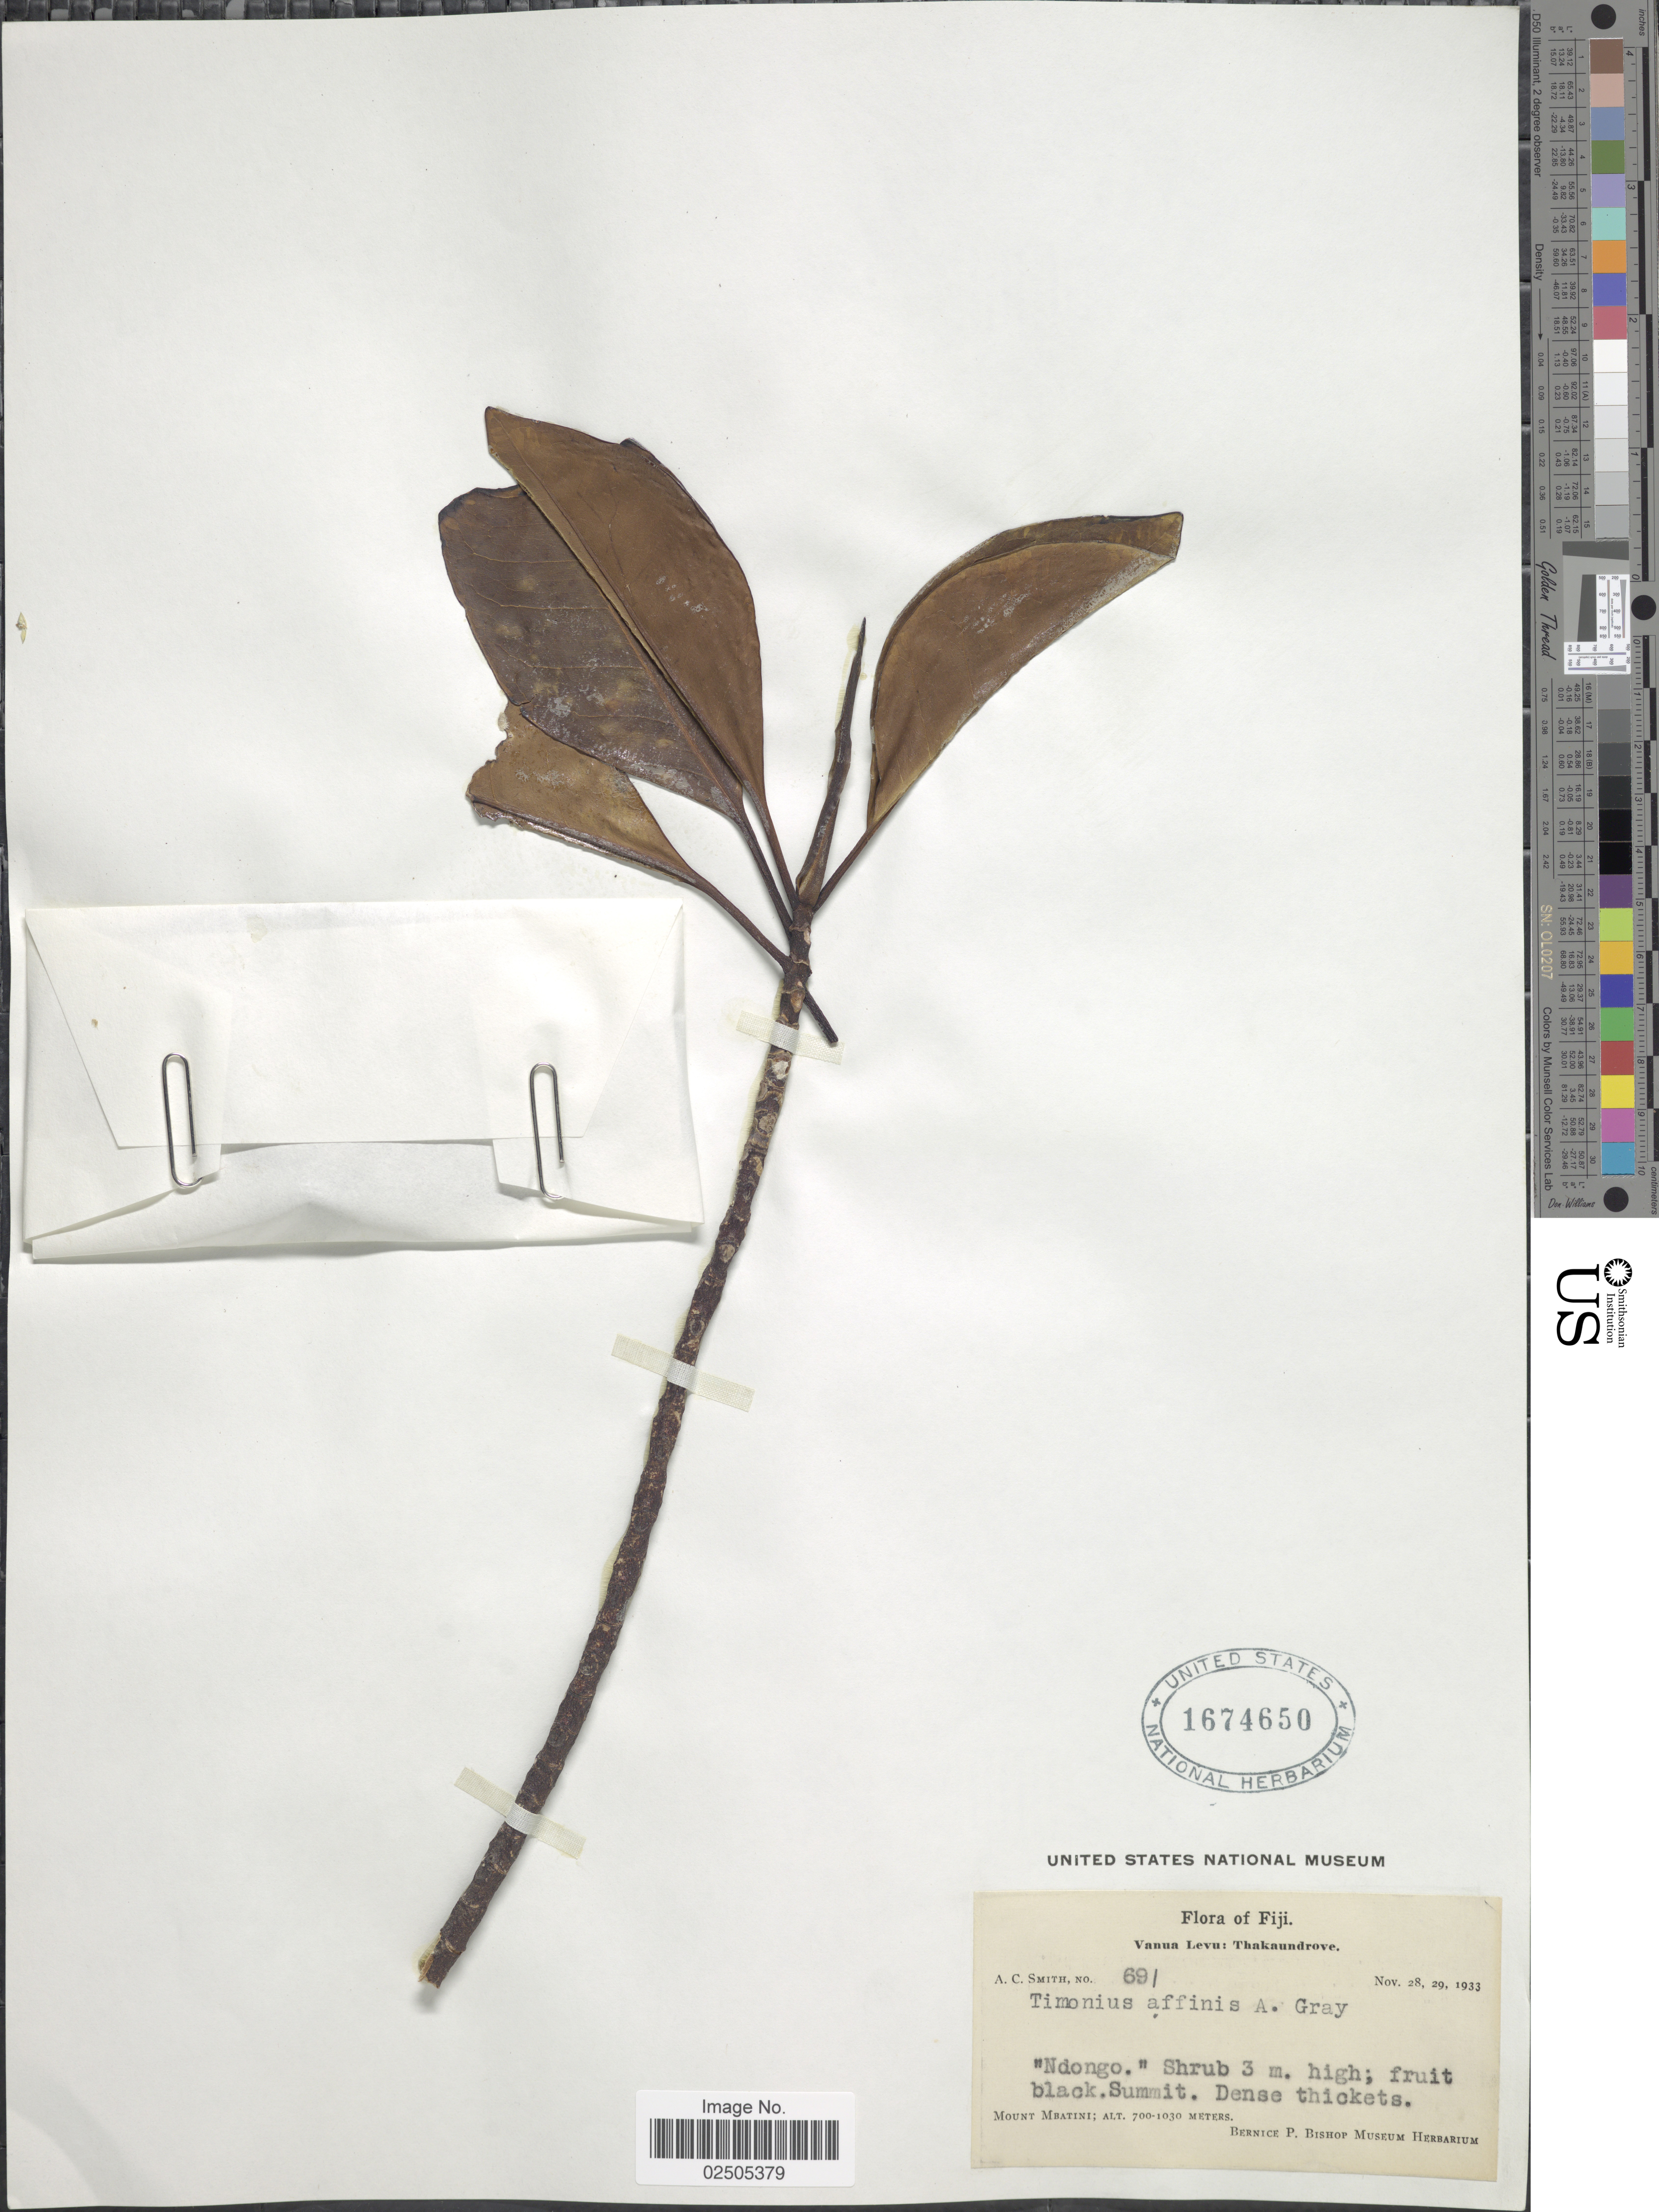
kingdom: Plantae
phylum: Tracheophyta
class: Magnoliopsida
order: Gentianales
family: Rubiaceae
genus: Timonius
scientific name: Timonius affinis var. affinis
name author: A. Gray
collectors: A. C. Smith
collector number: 691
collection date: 1933-11-28/1933-11-29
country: Fiji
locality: Vanua Levu: Thakaundrove - Mount Mbatini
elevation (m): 700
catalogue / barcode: US 1674650